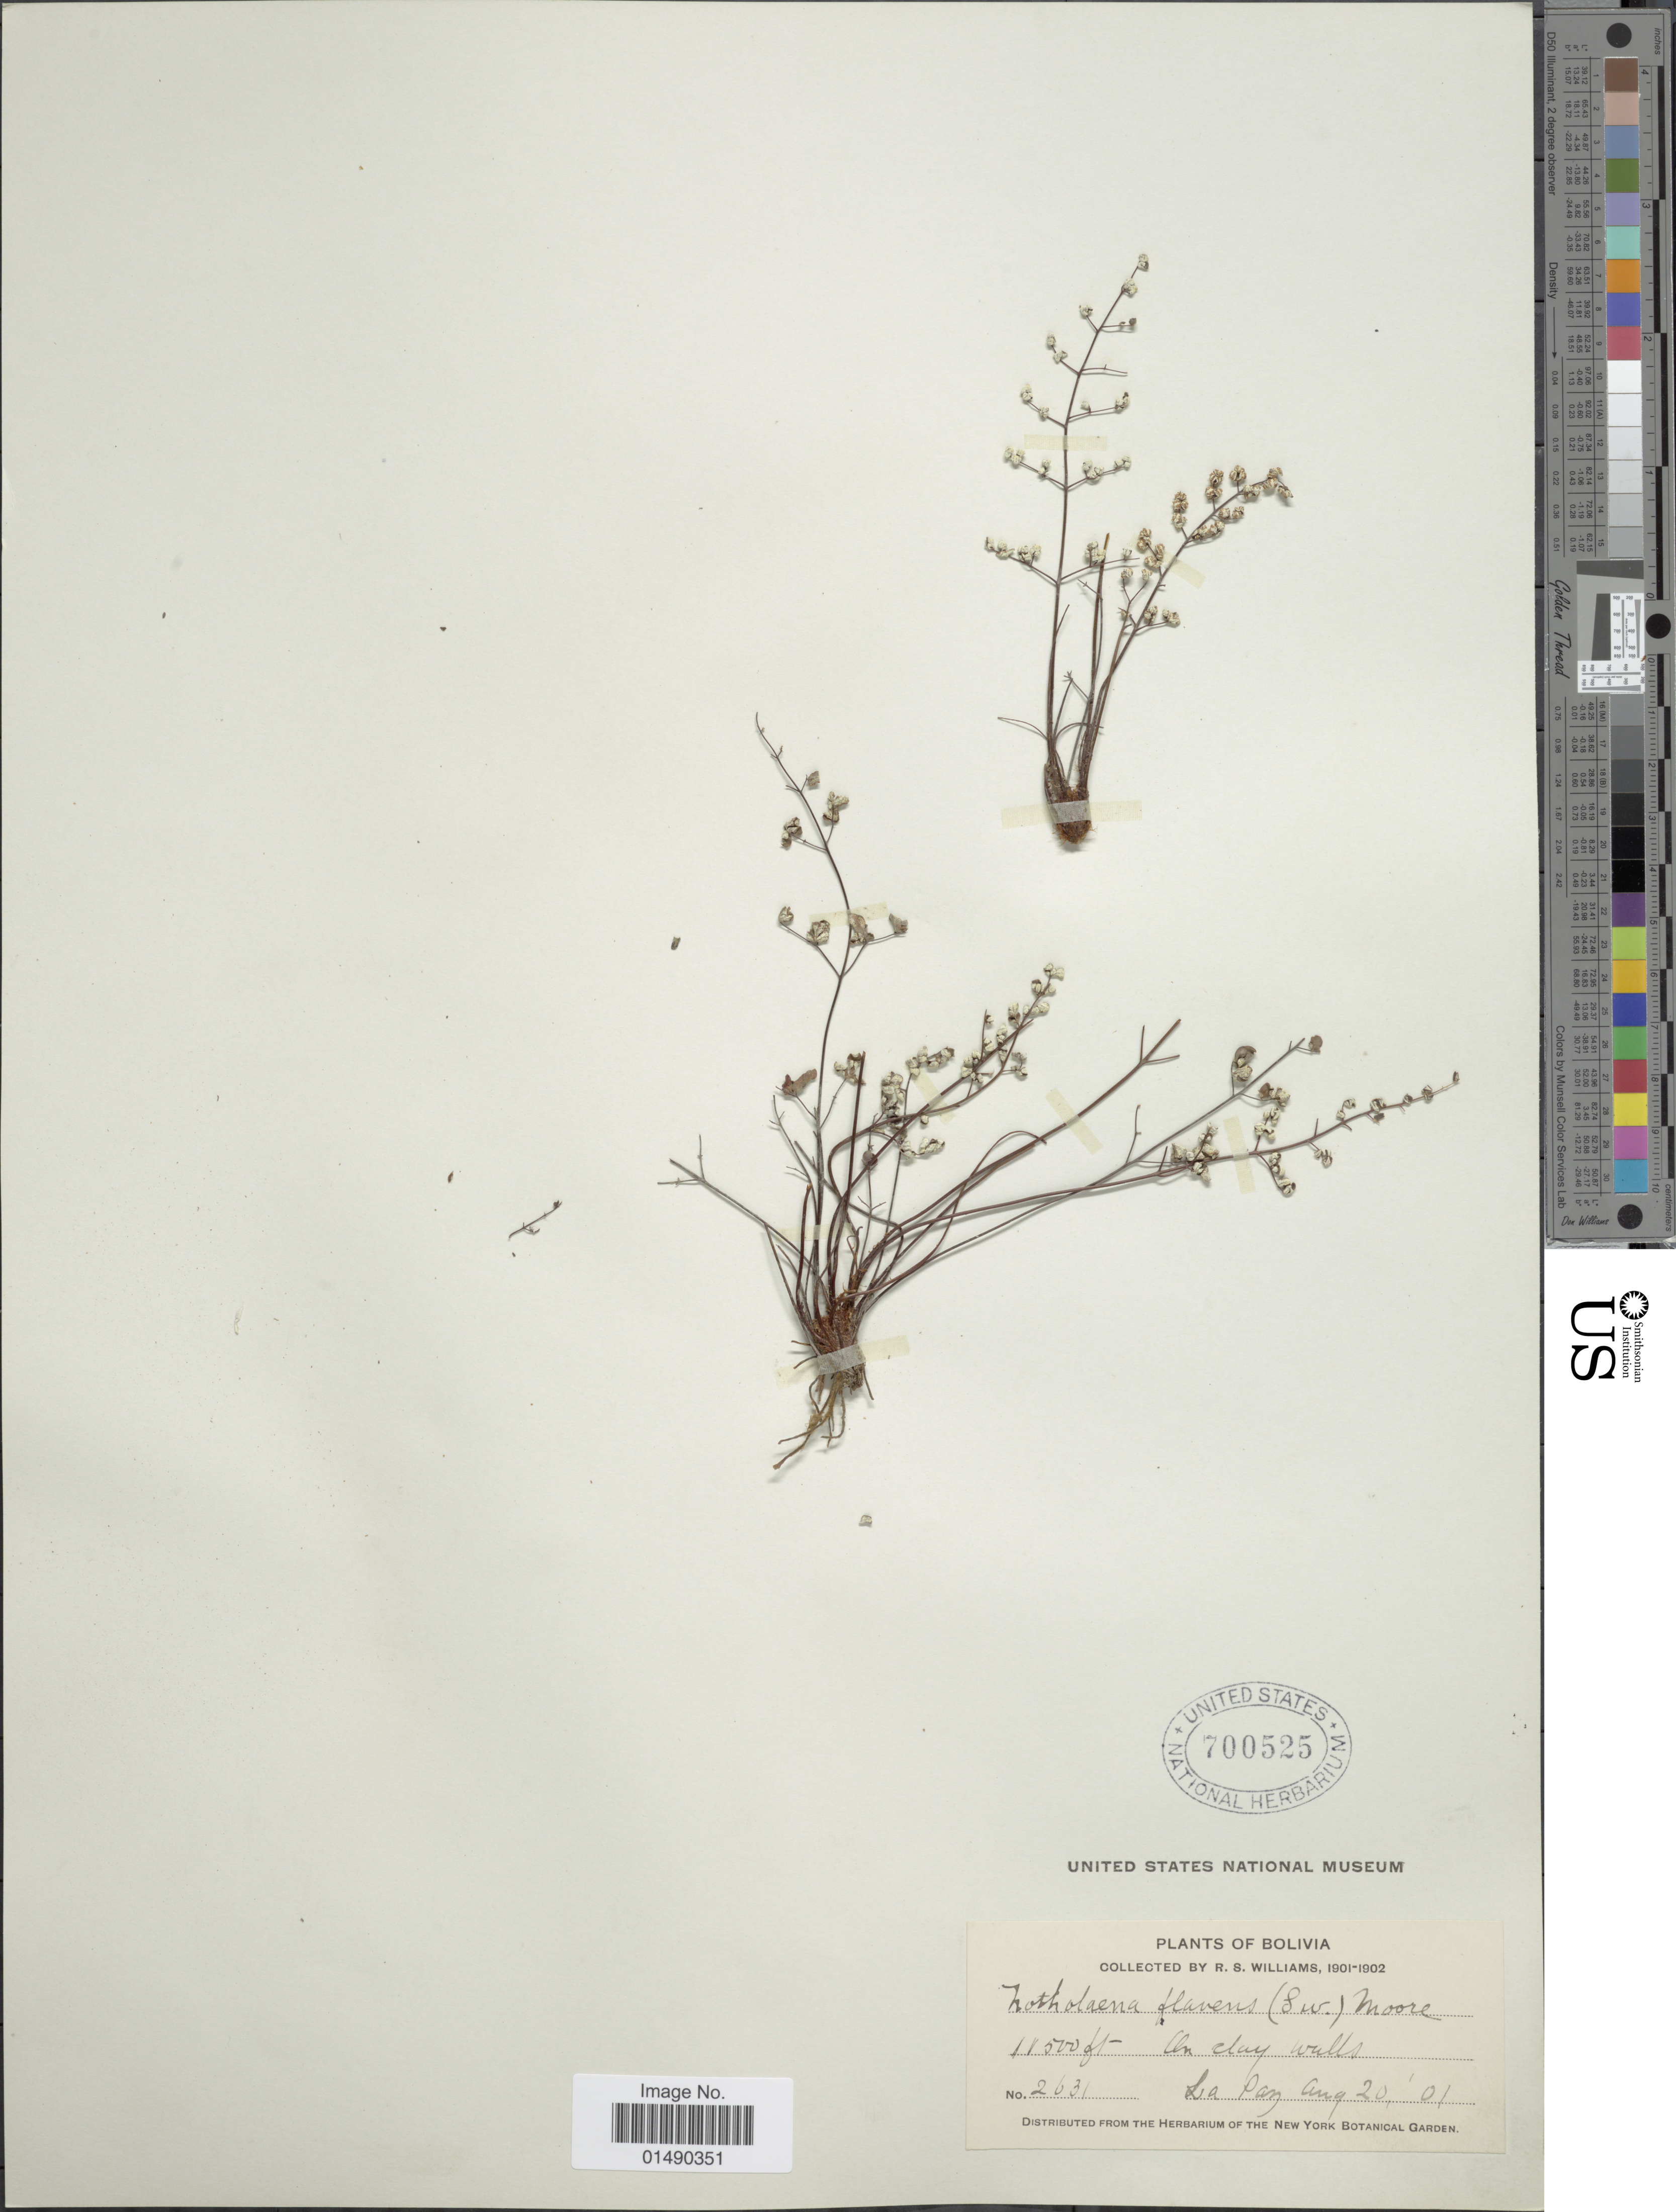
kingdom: Plantae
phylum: Tracheophyta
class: Polypodiopsida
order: Polypodiales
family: Pteridaceae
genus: Argyrochosma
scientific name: Argyrochosma nivea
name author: (Poir.) Windham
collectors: R. S. Williams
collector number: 2631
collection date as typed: Aug. 20, '01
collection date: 1901-08-20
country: Bolivia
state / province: La Paz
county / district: Murillo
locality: La Paz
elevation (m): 3505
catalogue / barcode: US 700525